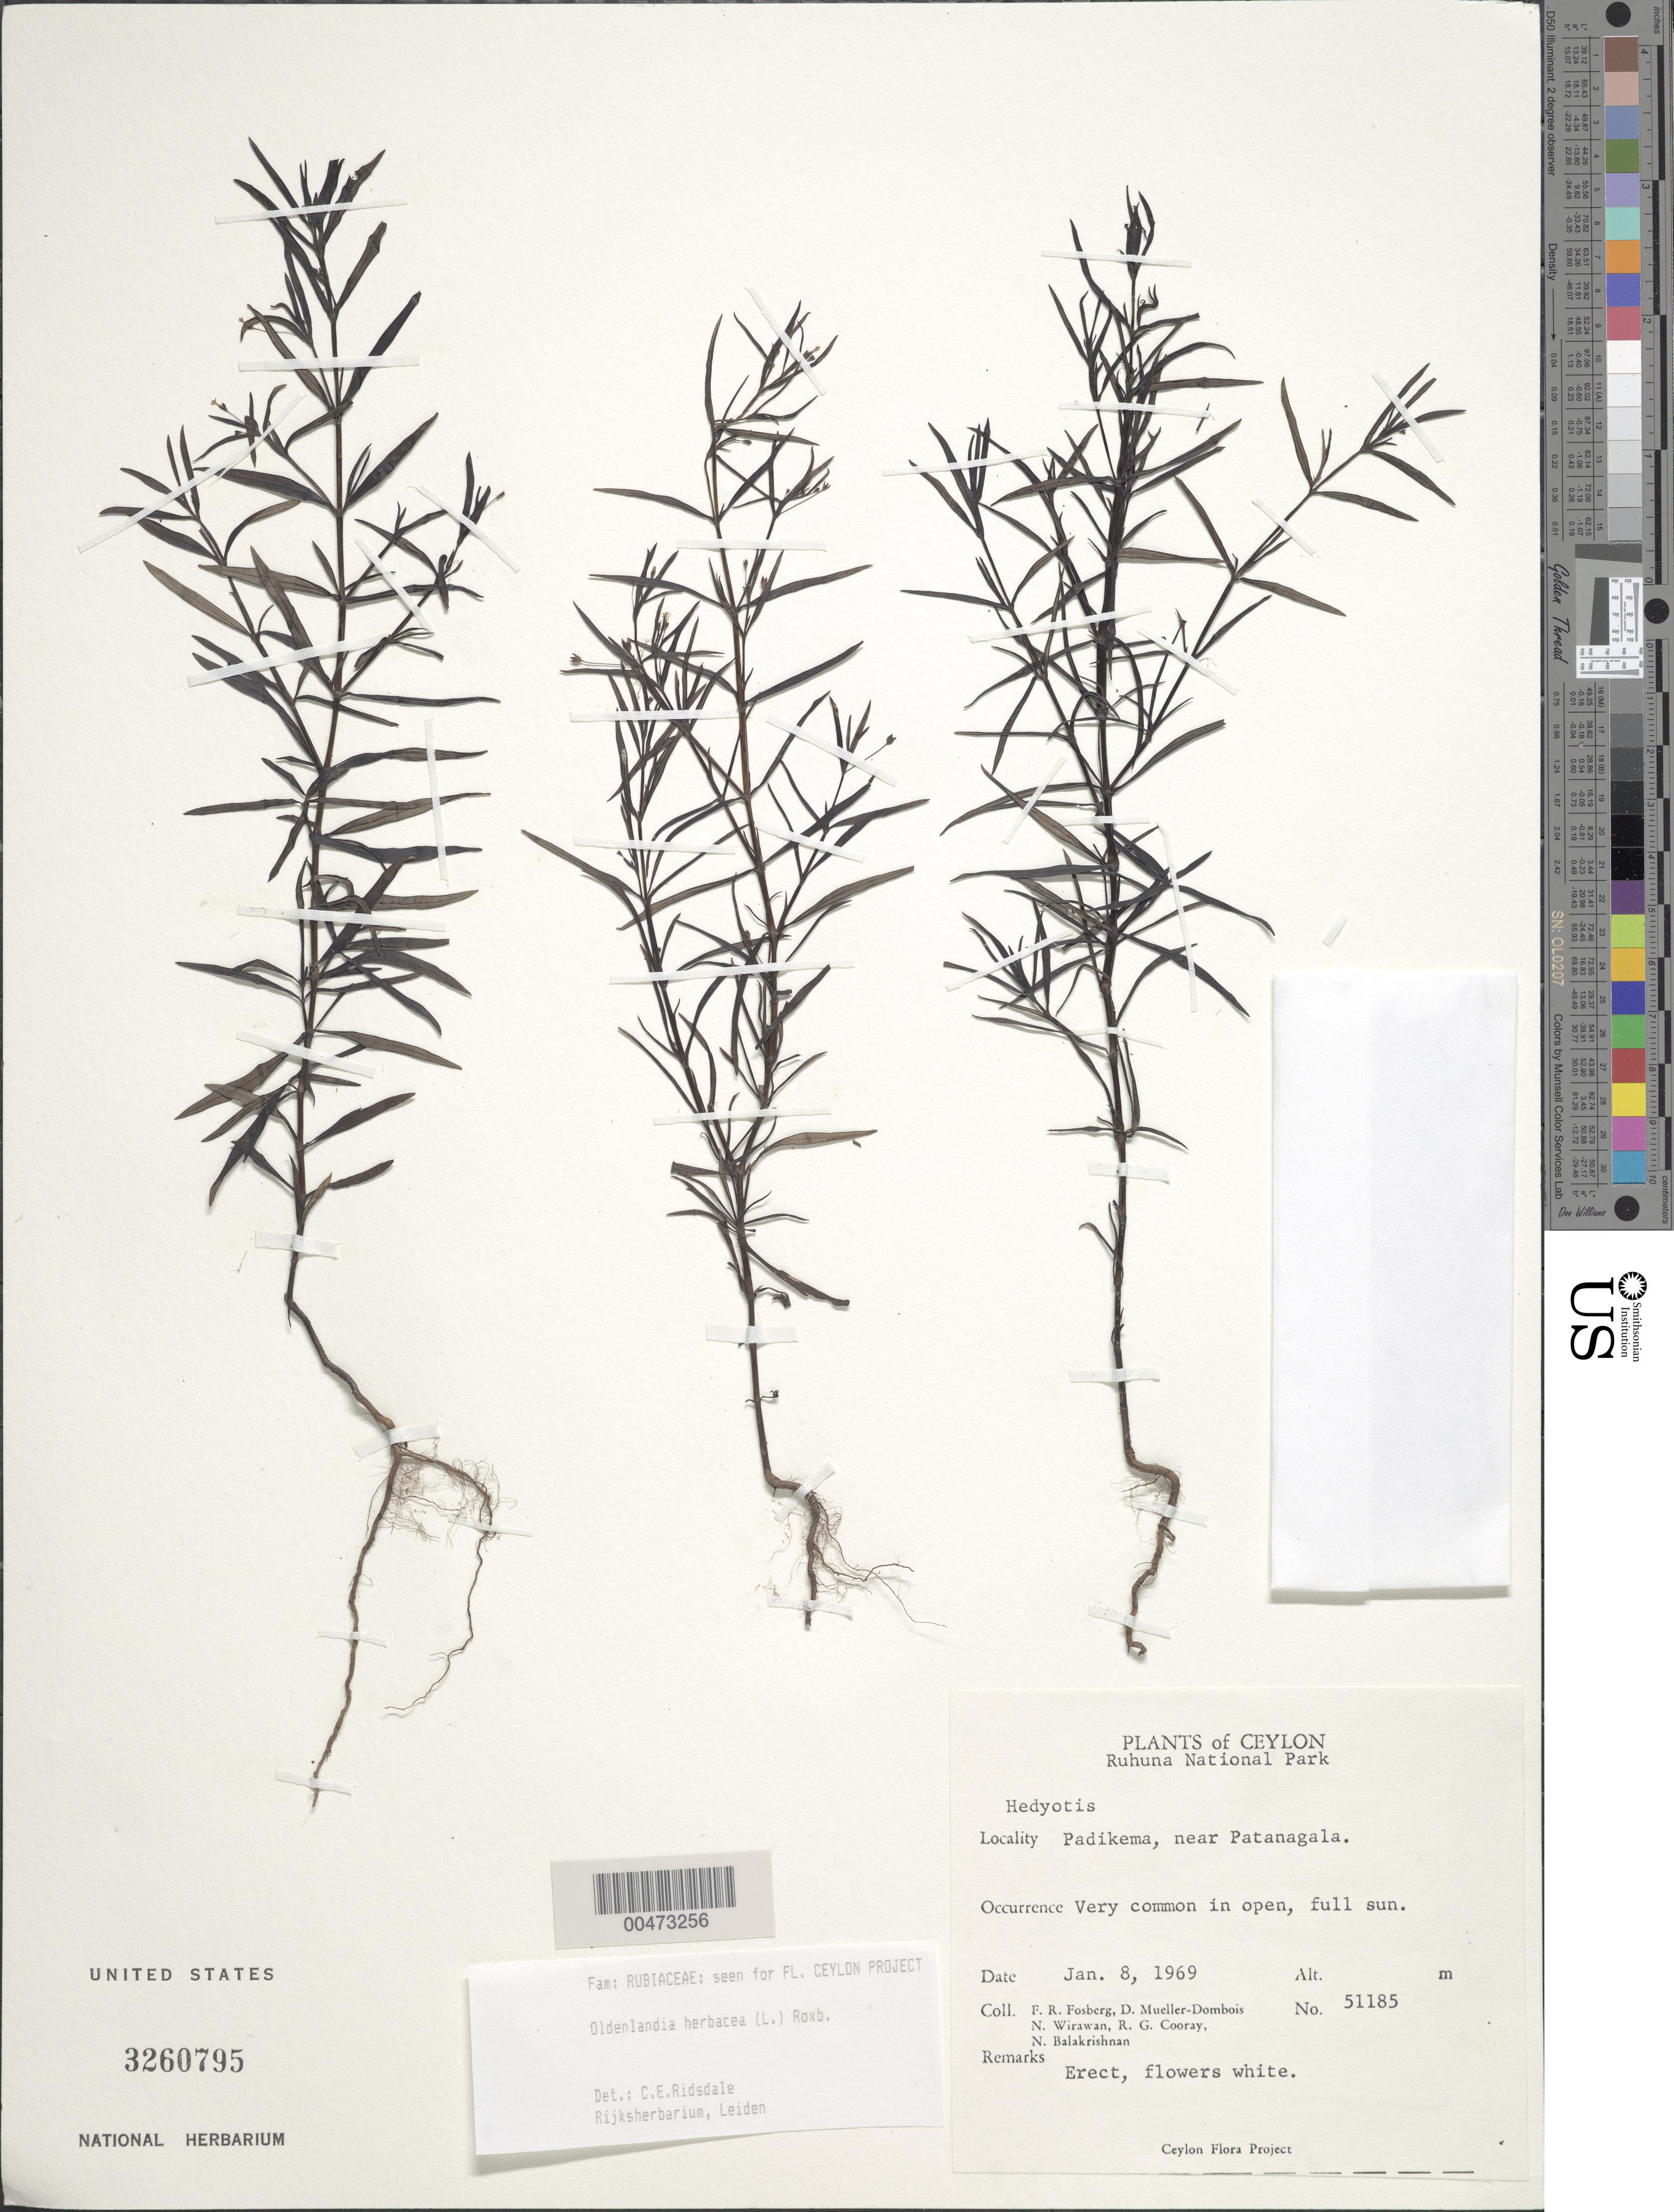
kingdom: Plantae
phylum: Tracheophyta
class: Magnoliopsida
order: Gentianales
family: Rubiaceae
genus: Oldenlandia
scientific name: Oldenlandia herbacea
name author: (L.) Roxb.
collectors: F. R. Fosberg, D. Mueller-Dombois & N. Wirawan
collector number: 51185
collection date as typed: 08 Jan 1969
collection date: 1969-01-08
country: Sri Lanka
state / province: Southern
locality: Ruhuna National Park, Padikema, near Patanagala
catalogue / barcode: US 3260795